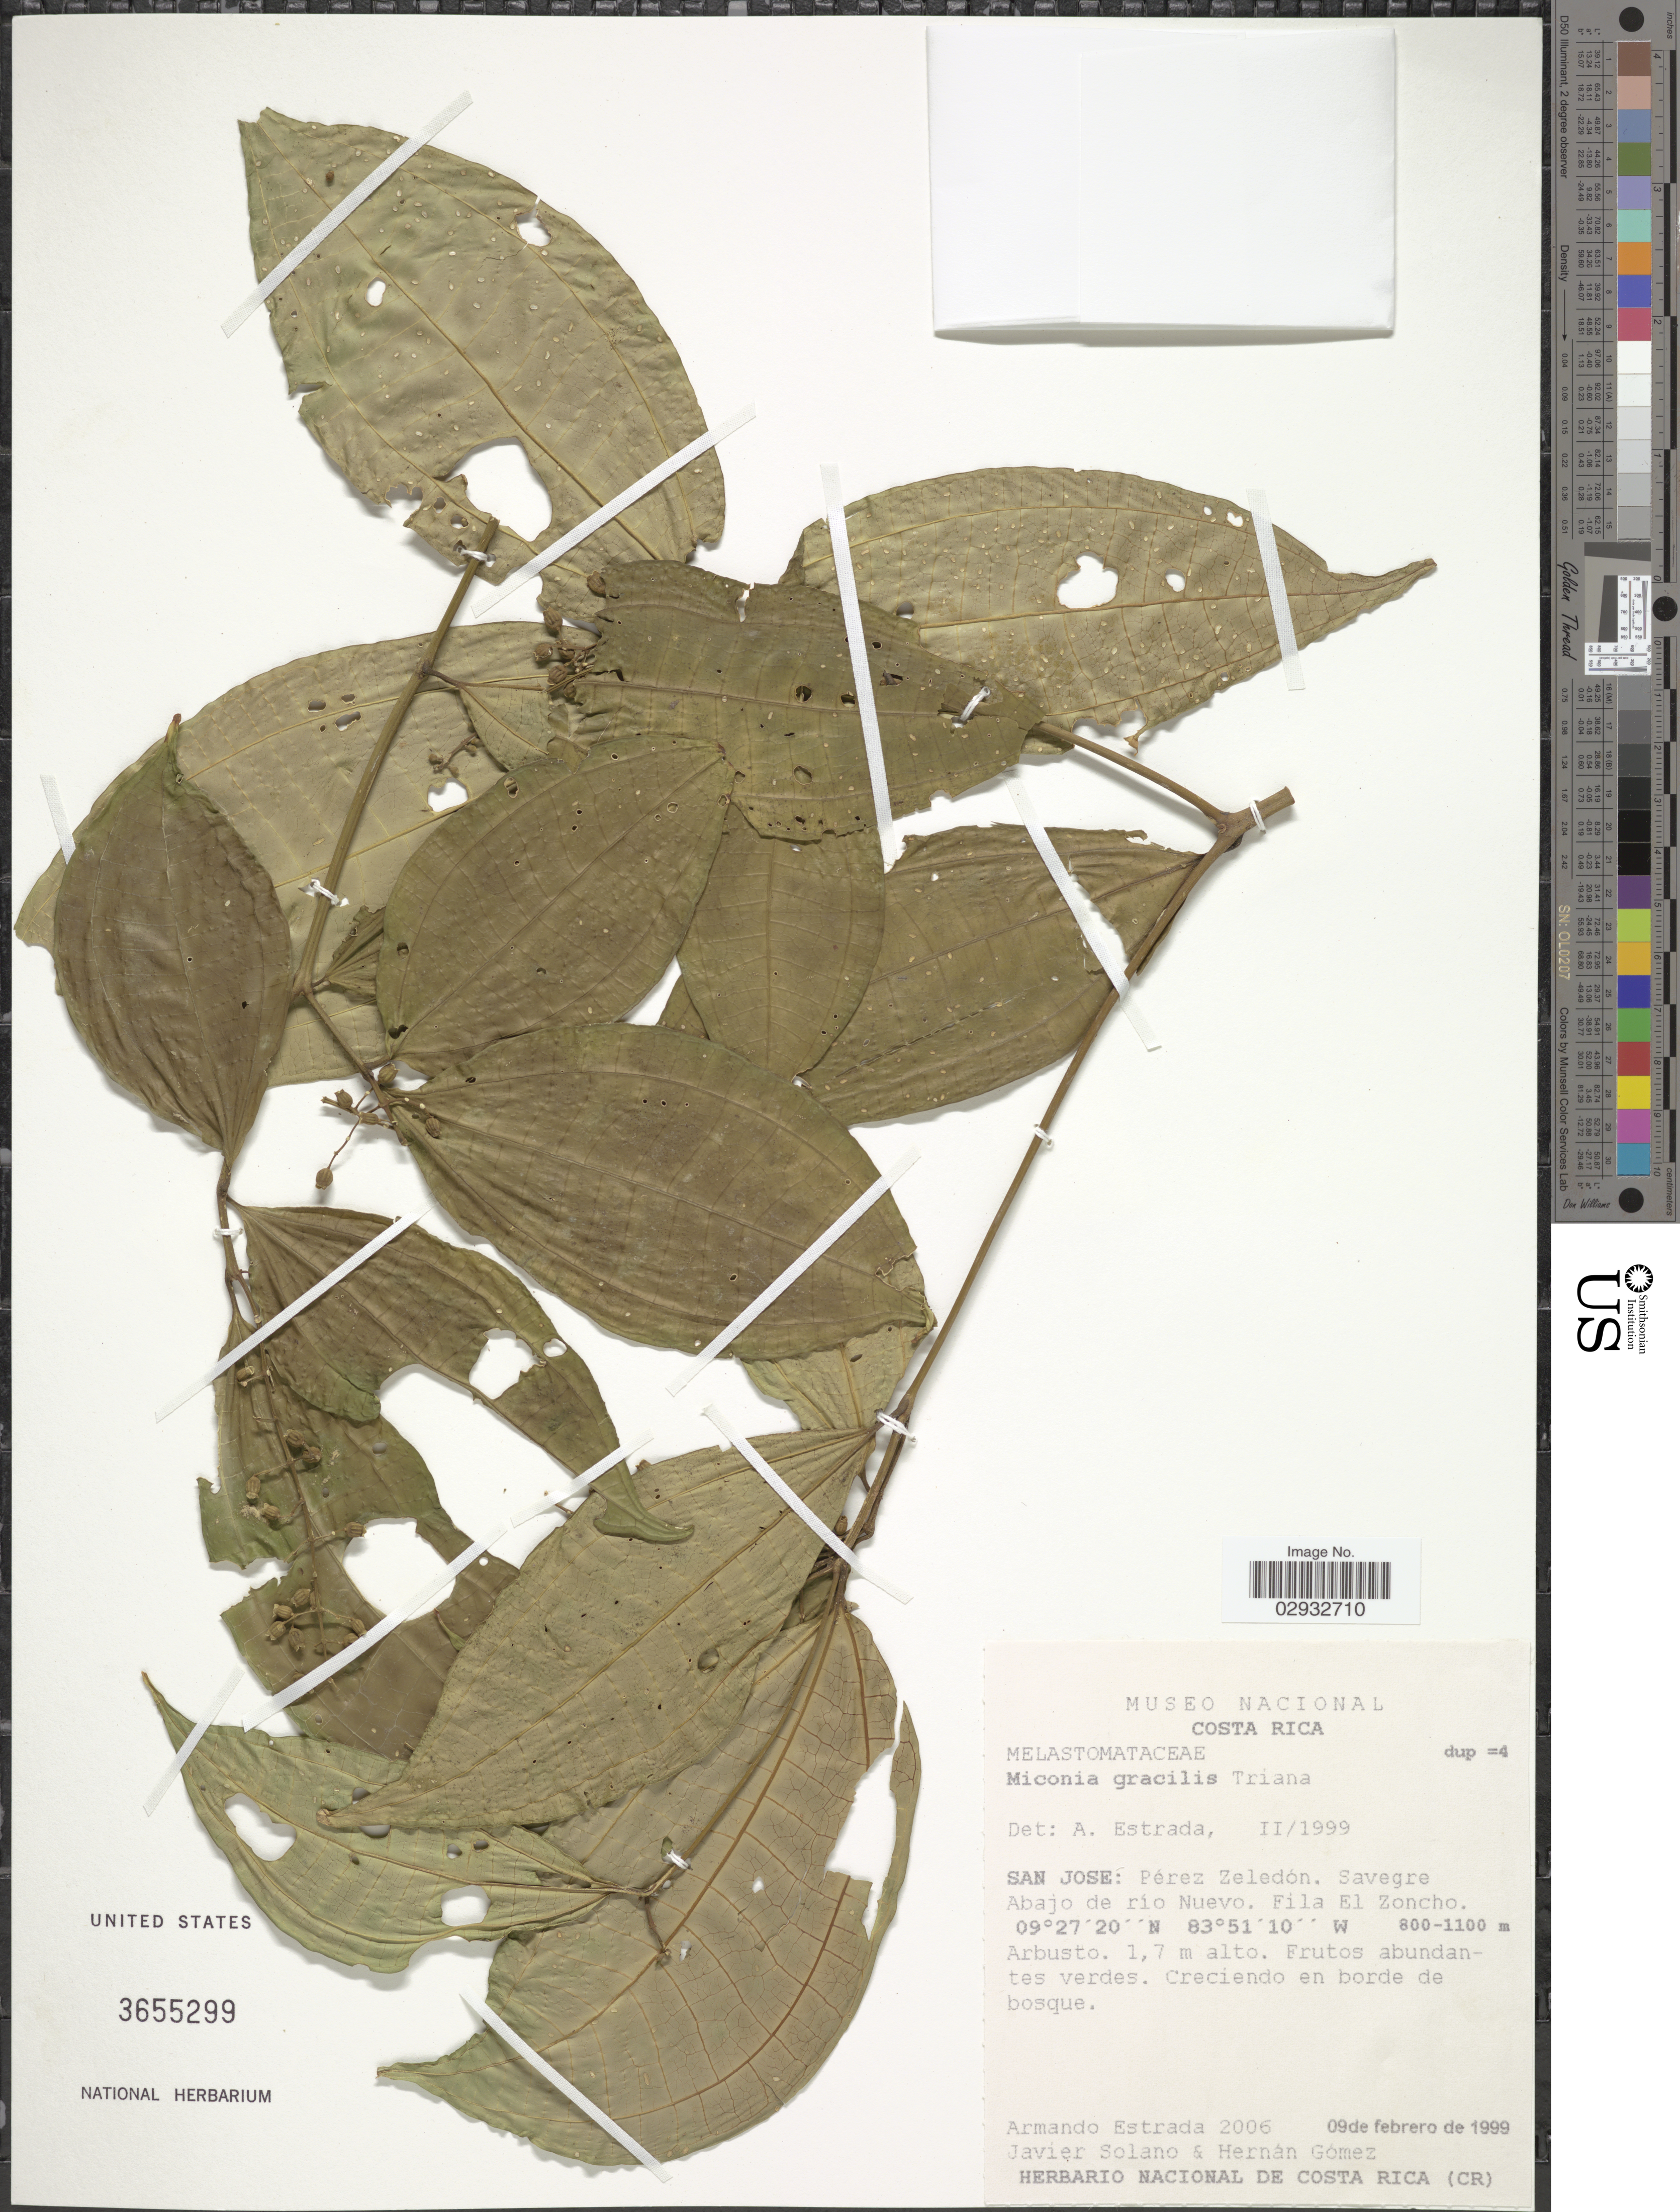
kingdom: Plantae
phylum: Tracheophyta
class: Magnoliopsida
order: Myrtales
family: Melastomataceae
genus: Miconia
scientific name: Miconia gracilis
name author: Triana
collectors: A. Estrada, J. Solano & H. Gomez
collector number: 2006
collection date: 1999-02-09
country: Costa Rica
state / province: San José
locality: Pérez Zeledón. Savegre Abajo de río Nuevo. Fila El Zoncho.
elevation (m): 800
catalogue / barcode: US 3655299